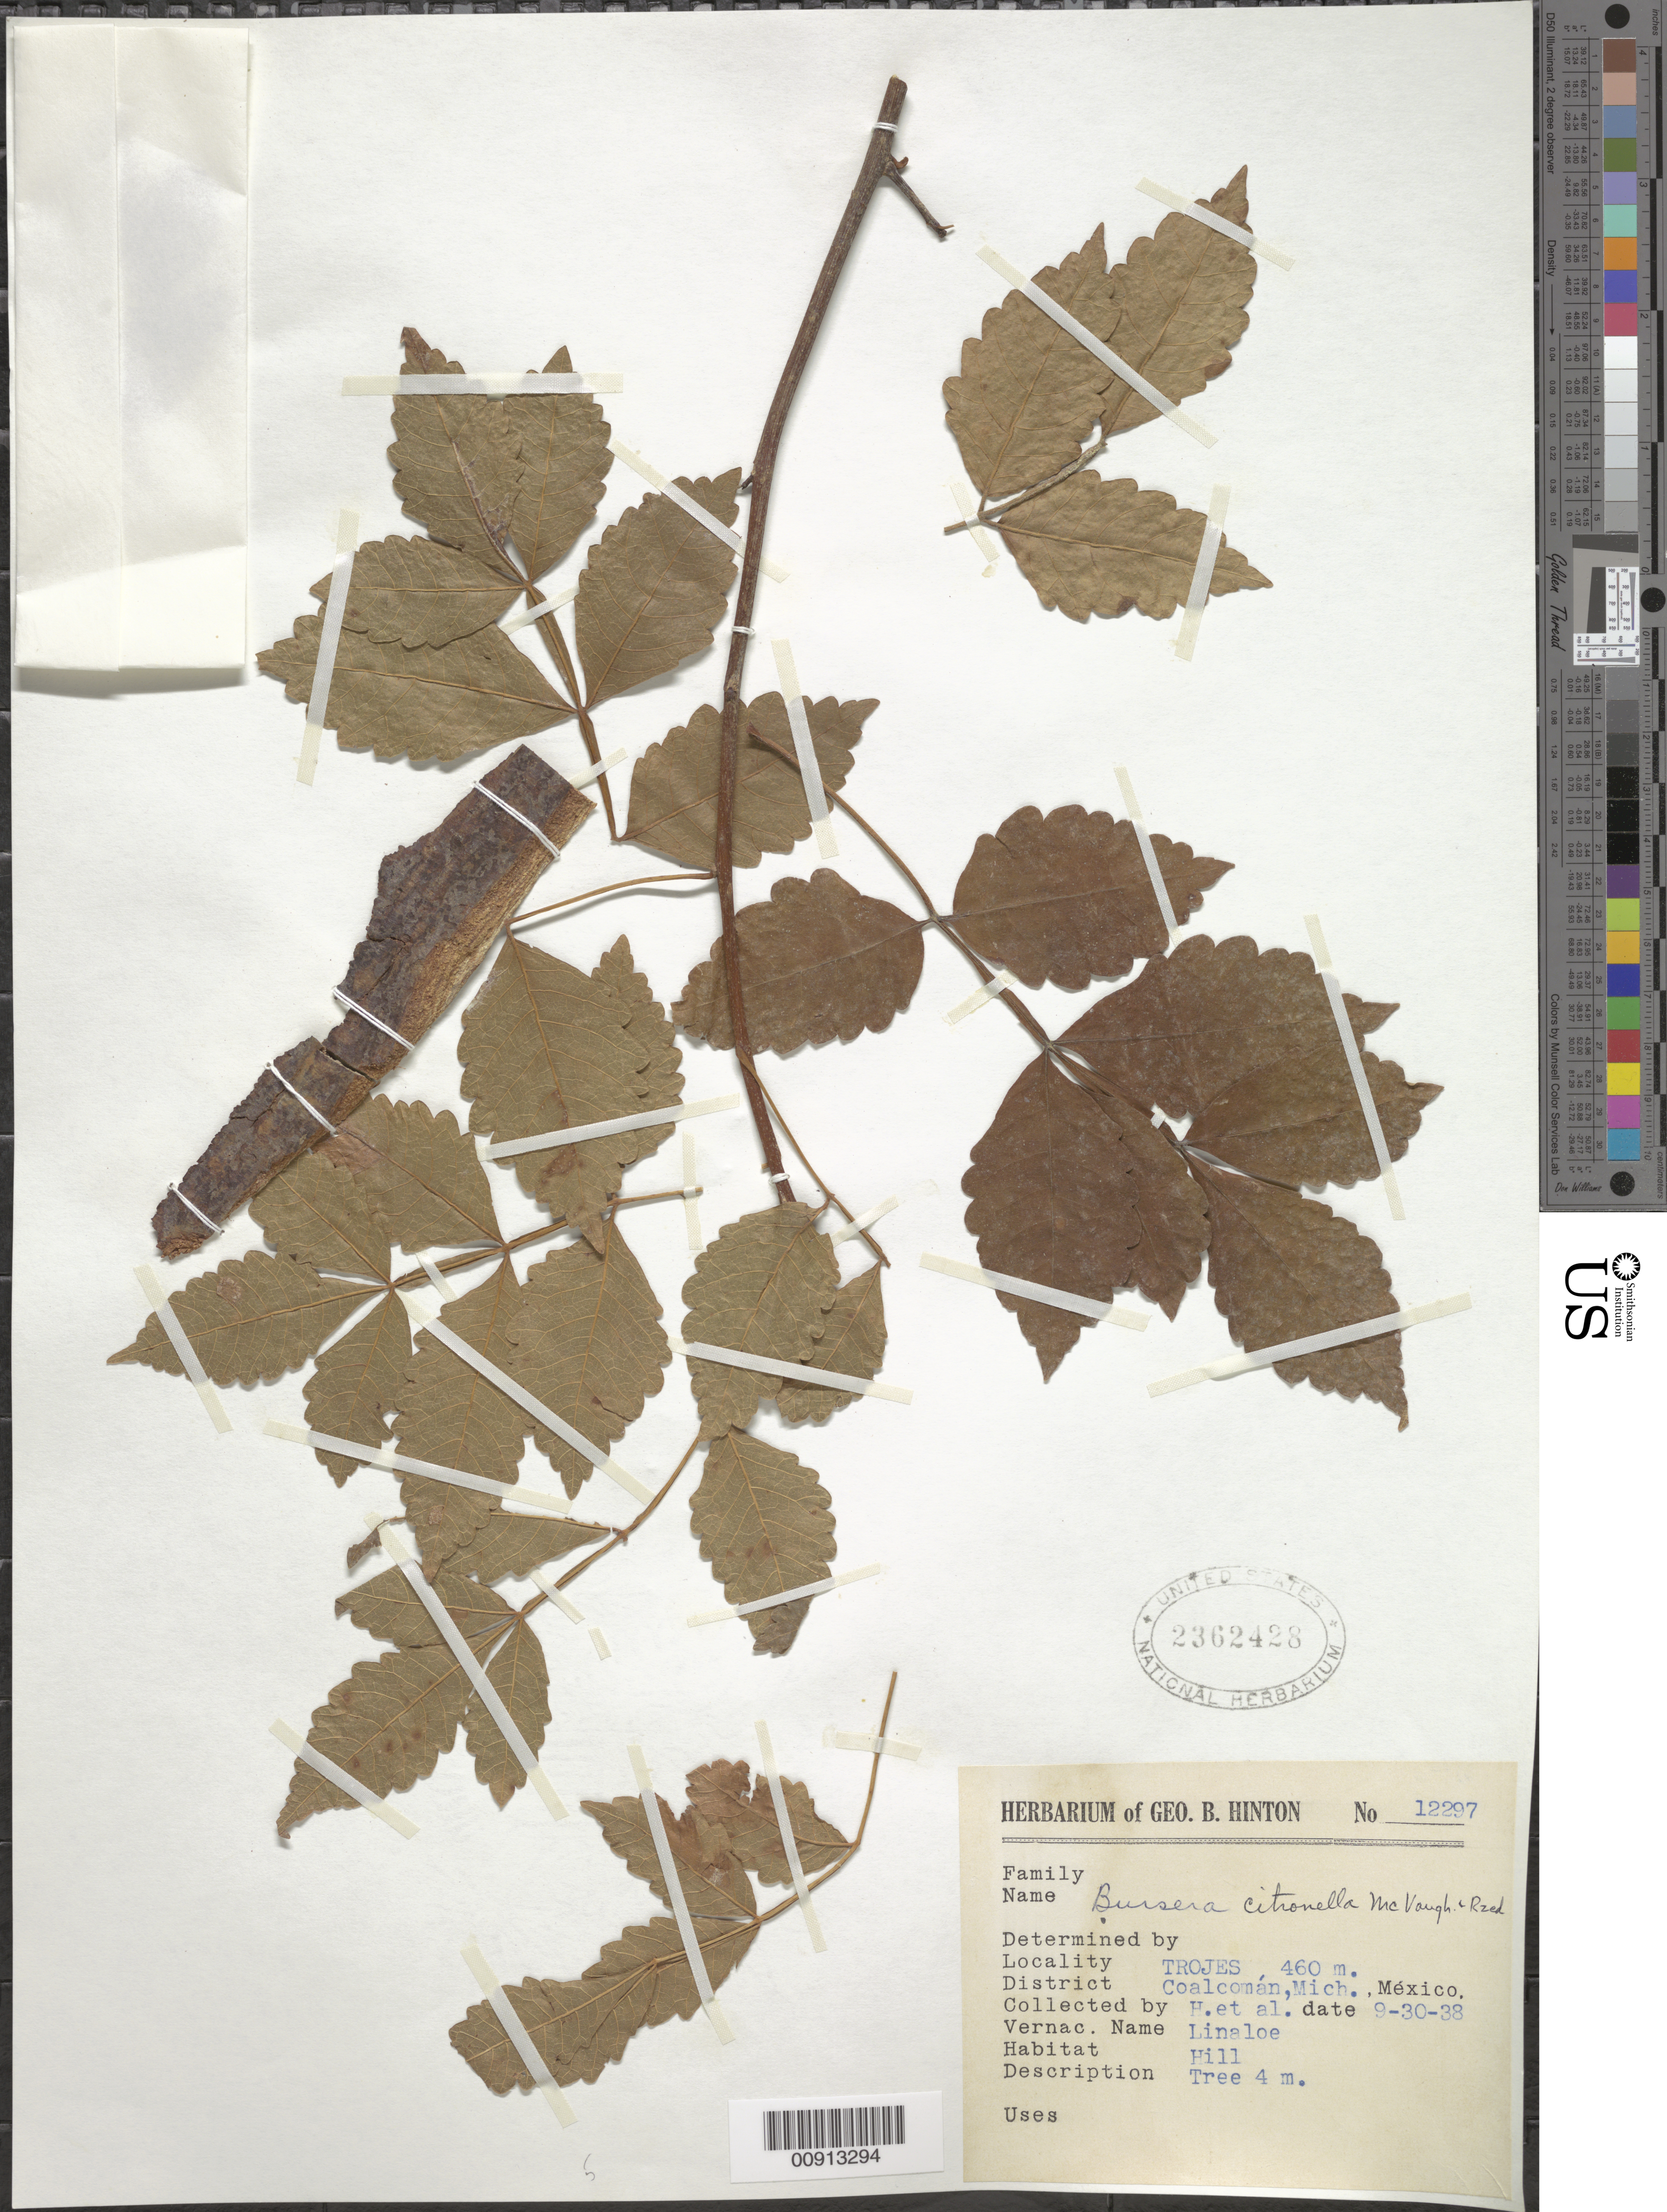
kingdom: Plantae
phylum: Tracheophyta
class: Magnoliopsida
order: Sapindales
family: Burseraceae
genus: Bursera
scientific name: Bursera citronella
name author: McVaugh & Rzed.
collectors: G. B. Hinton & et al.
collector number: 12297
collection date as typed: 30 Sep 1938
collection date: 1938-09-30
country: Mexico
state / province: Michoacán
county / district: Coalcomán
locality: Trojes, District Coalcomán, Michoacán.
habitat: Hill.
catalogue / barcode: US 2362428